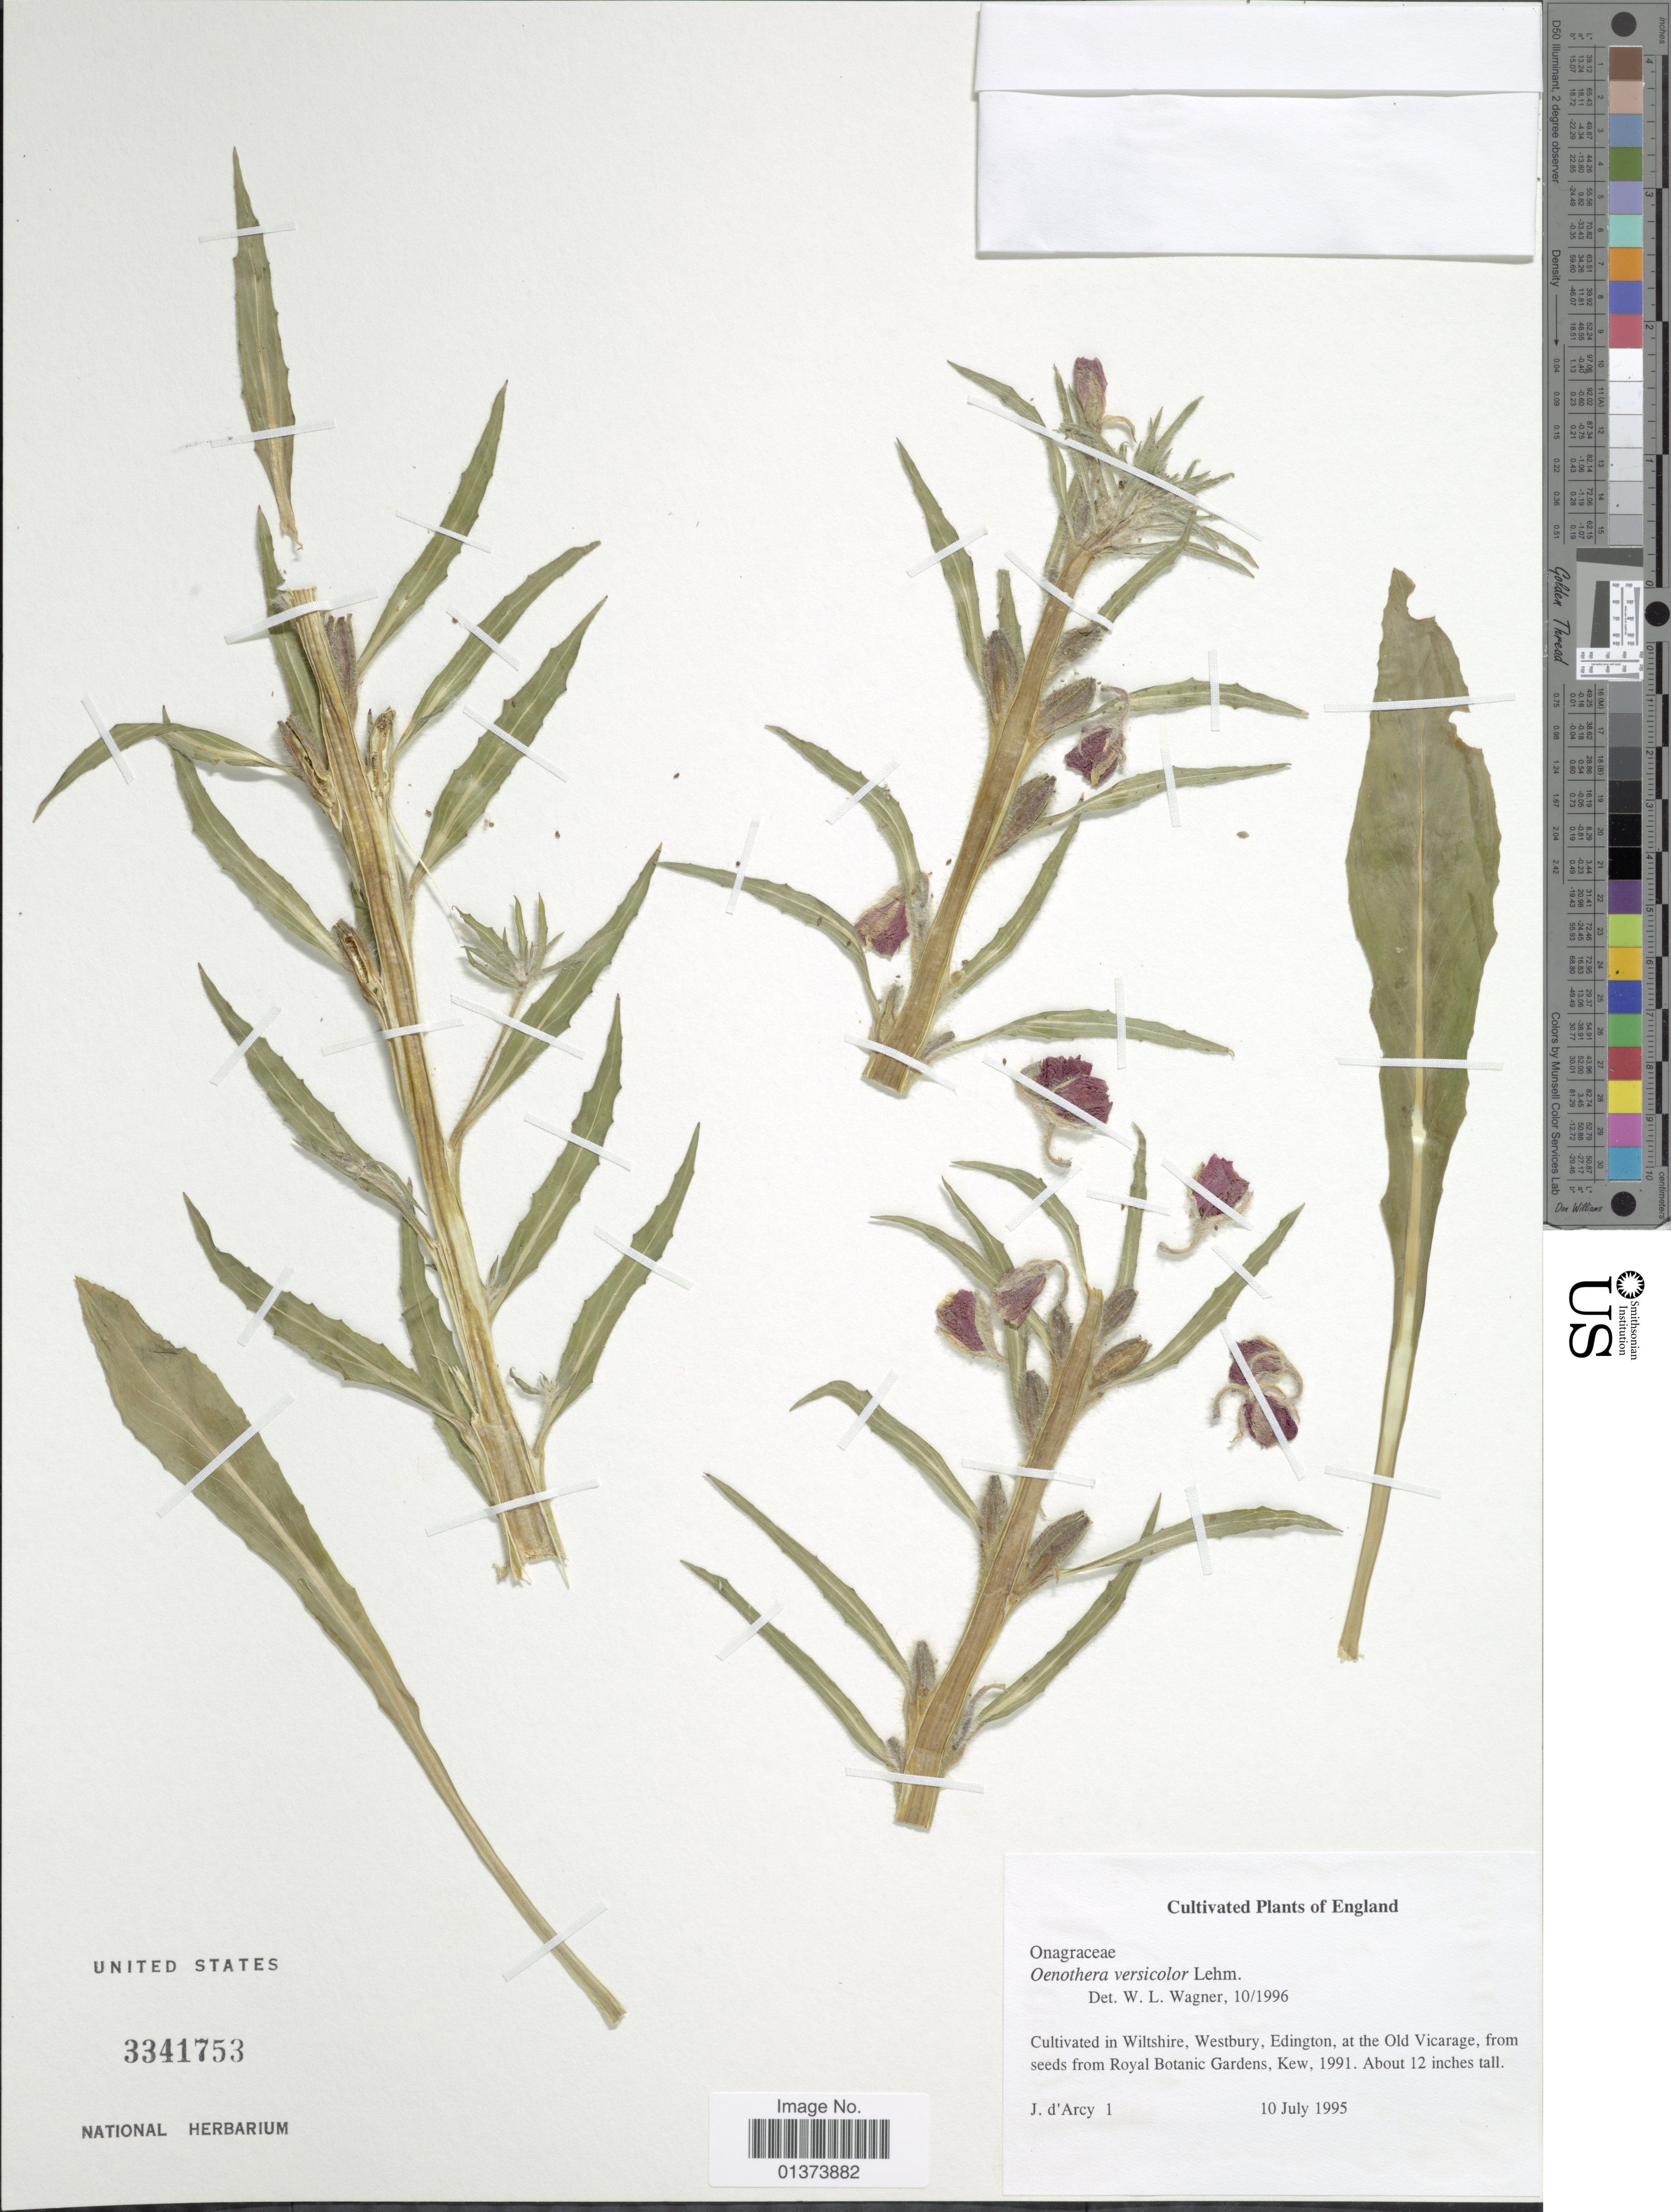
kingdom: Plantae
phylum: Tracheophyta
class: Magnoliopsida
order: Myrtales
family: Onagraceae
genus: Oenothera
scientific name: Oenothera versicolor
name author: Lehm.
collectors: J. D'Arcy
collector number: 1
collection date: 1995-07-10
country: United Kingdom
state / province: England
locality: In Wiltshire, Westbury, Edington, at the Old Vicarage, from seeds from Royal Botanic Gardens, Kew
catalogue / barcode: US 3341753